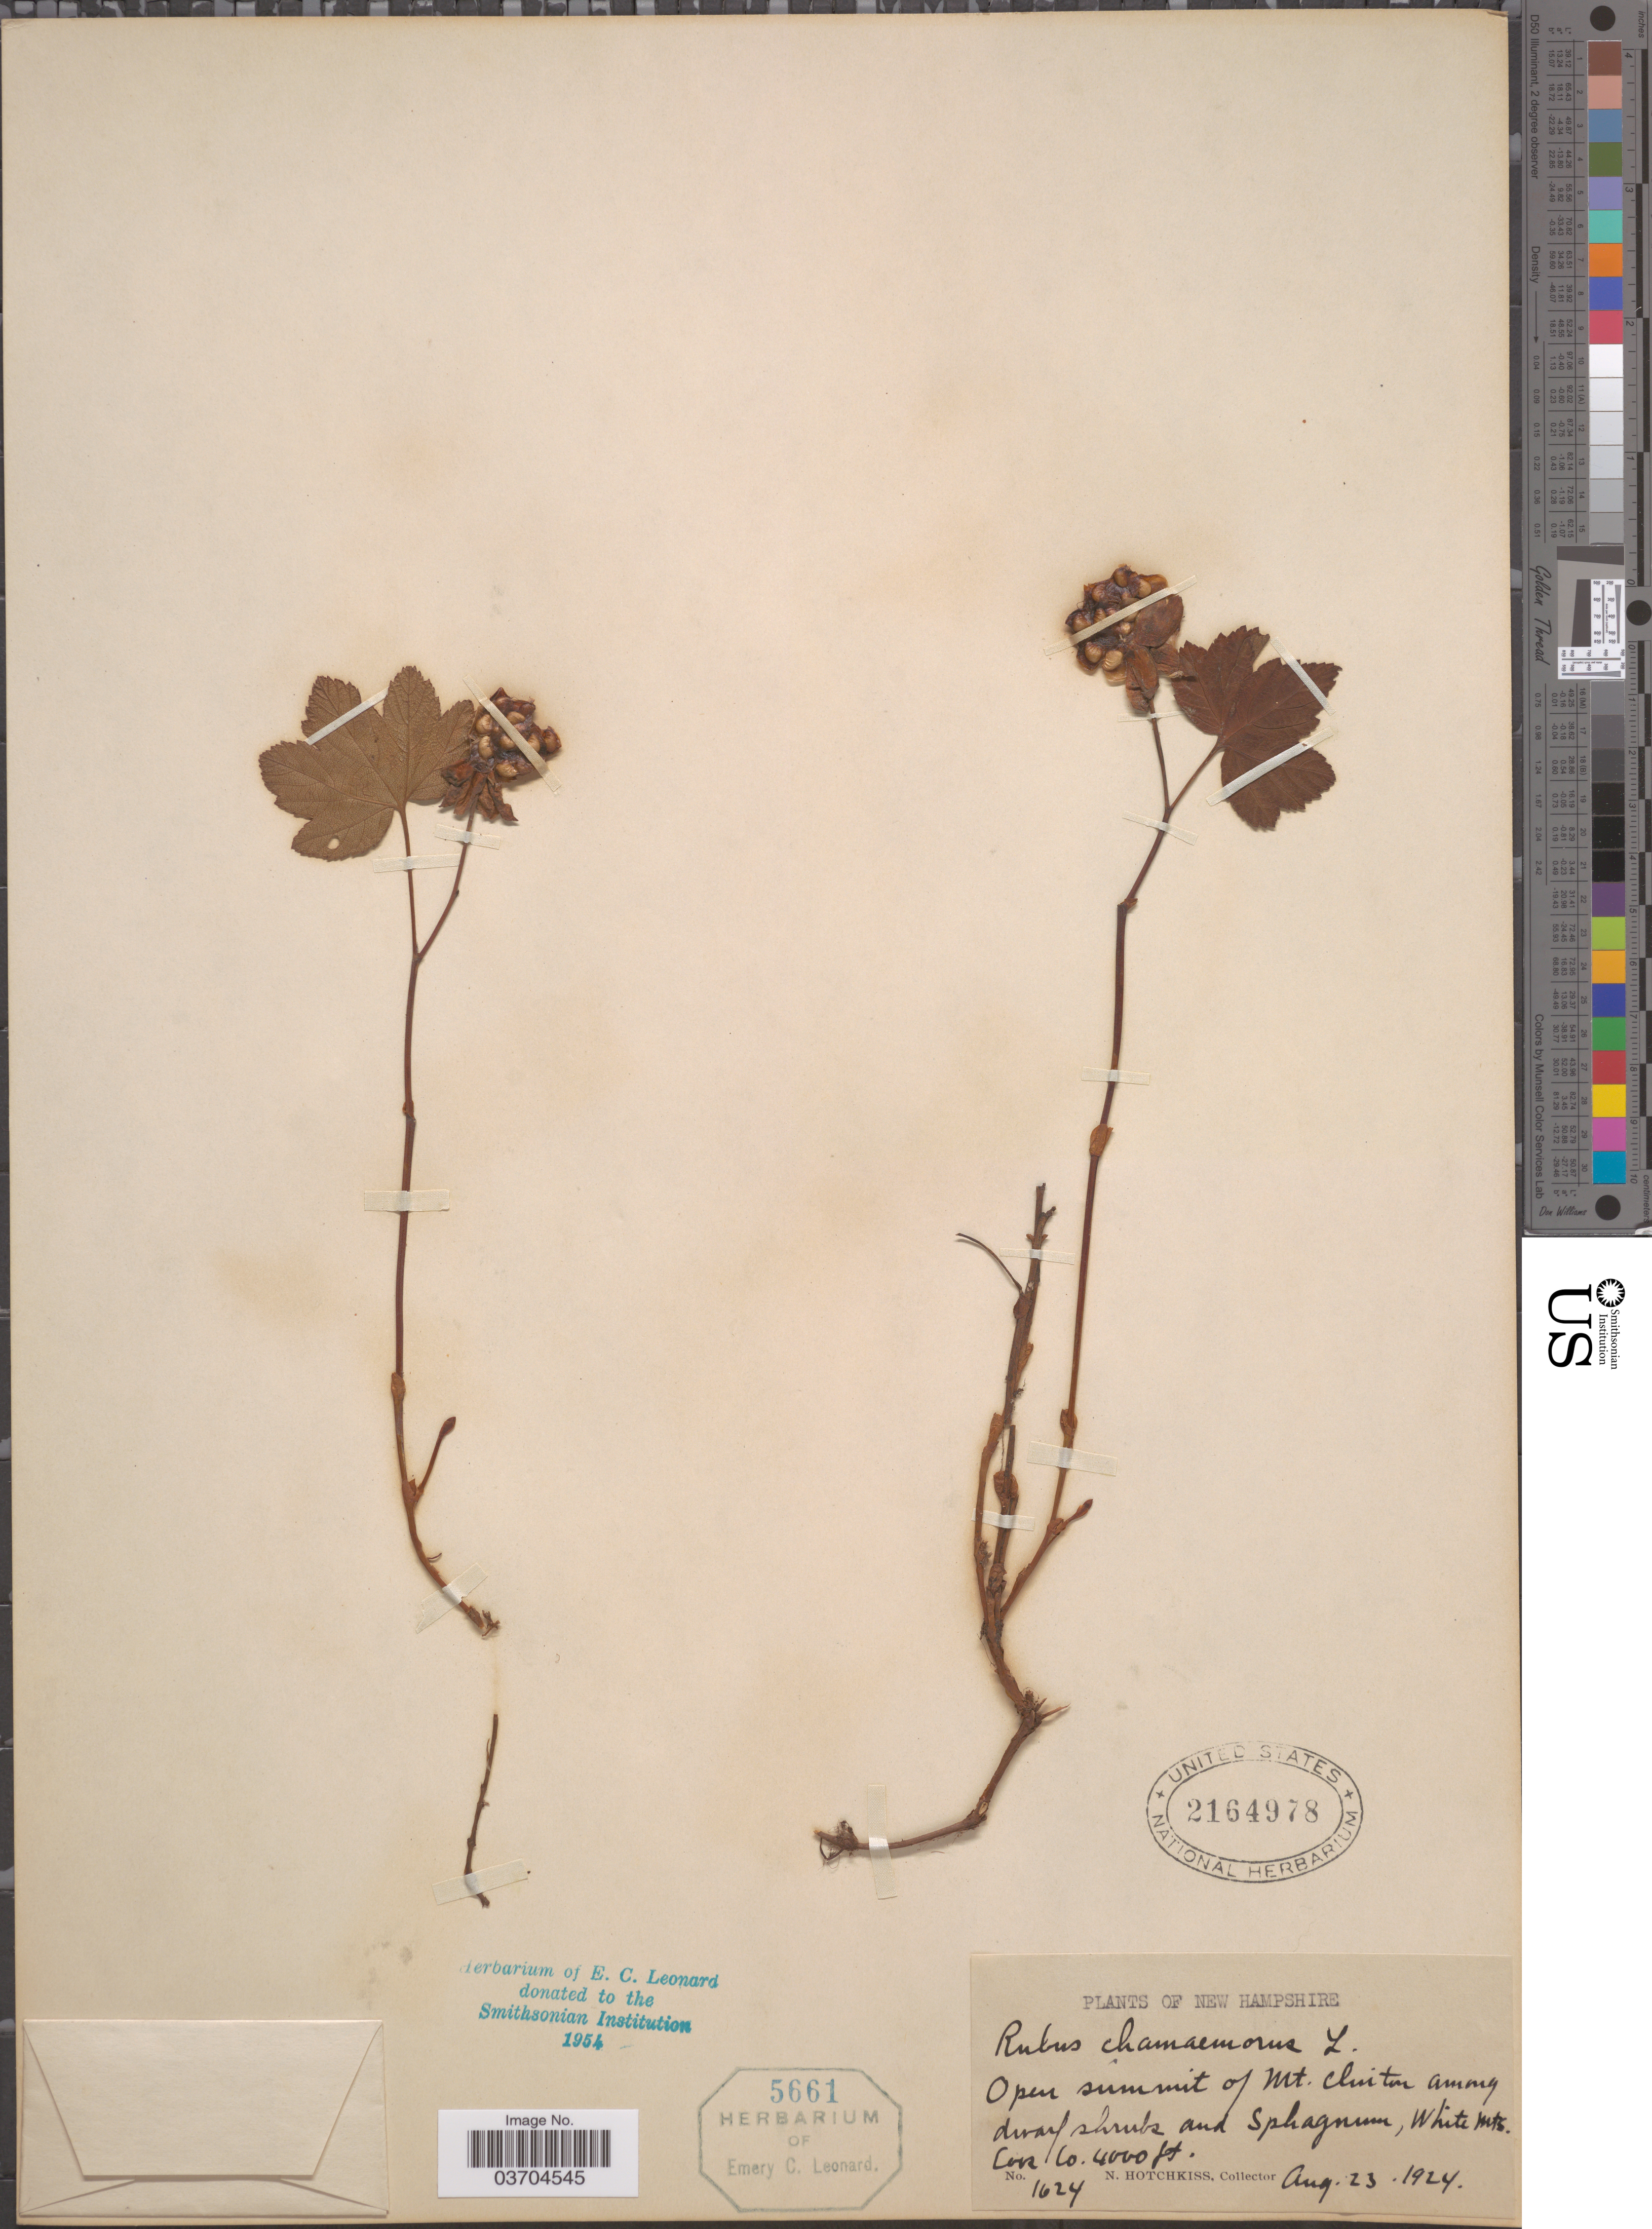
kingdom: Plantae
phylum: Tracheophyta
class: Magnoliopsida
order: Rosales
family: Rosaceae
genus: Rubus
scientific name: Rubus chamaemorus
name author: L.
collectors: N. Hotchkiss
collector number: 1624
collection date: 1924-08-23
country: United States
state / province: New Hampshire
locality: Open summit of Mt. Clinton, White Mts. Coos Co.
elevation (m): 1219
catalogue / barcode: US 2164978